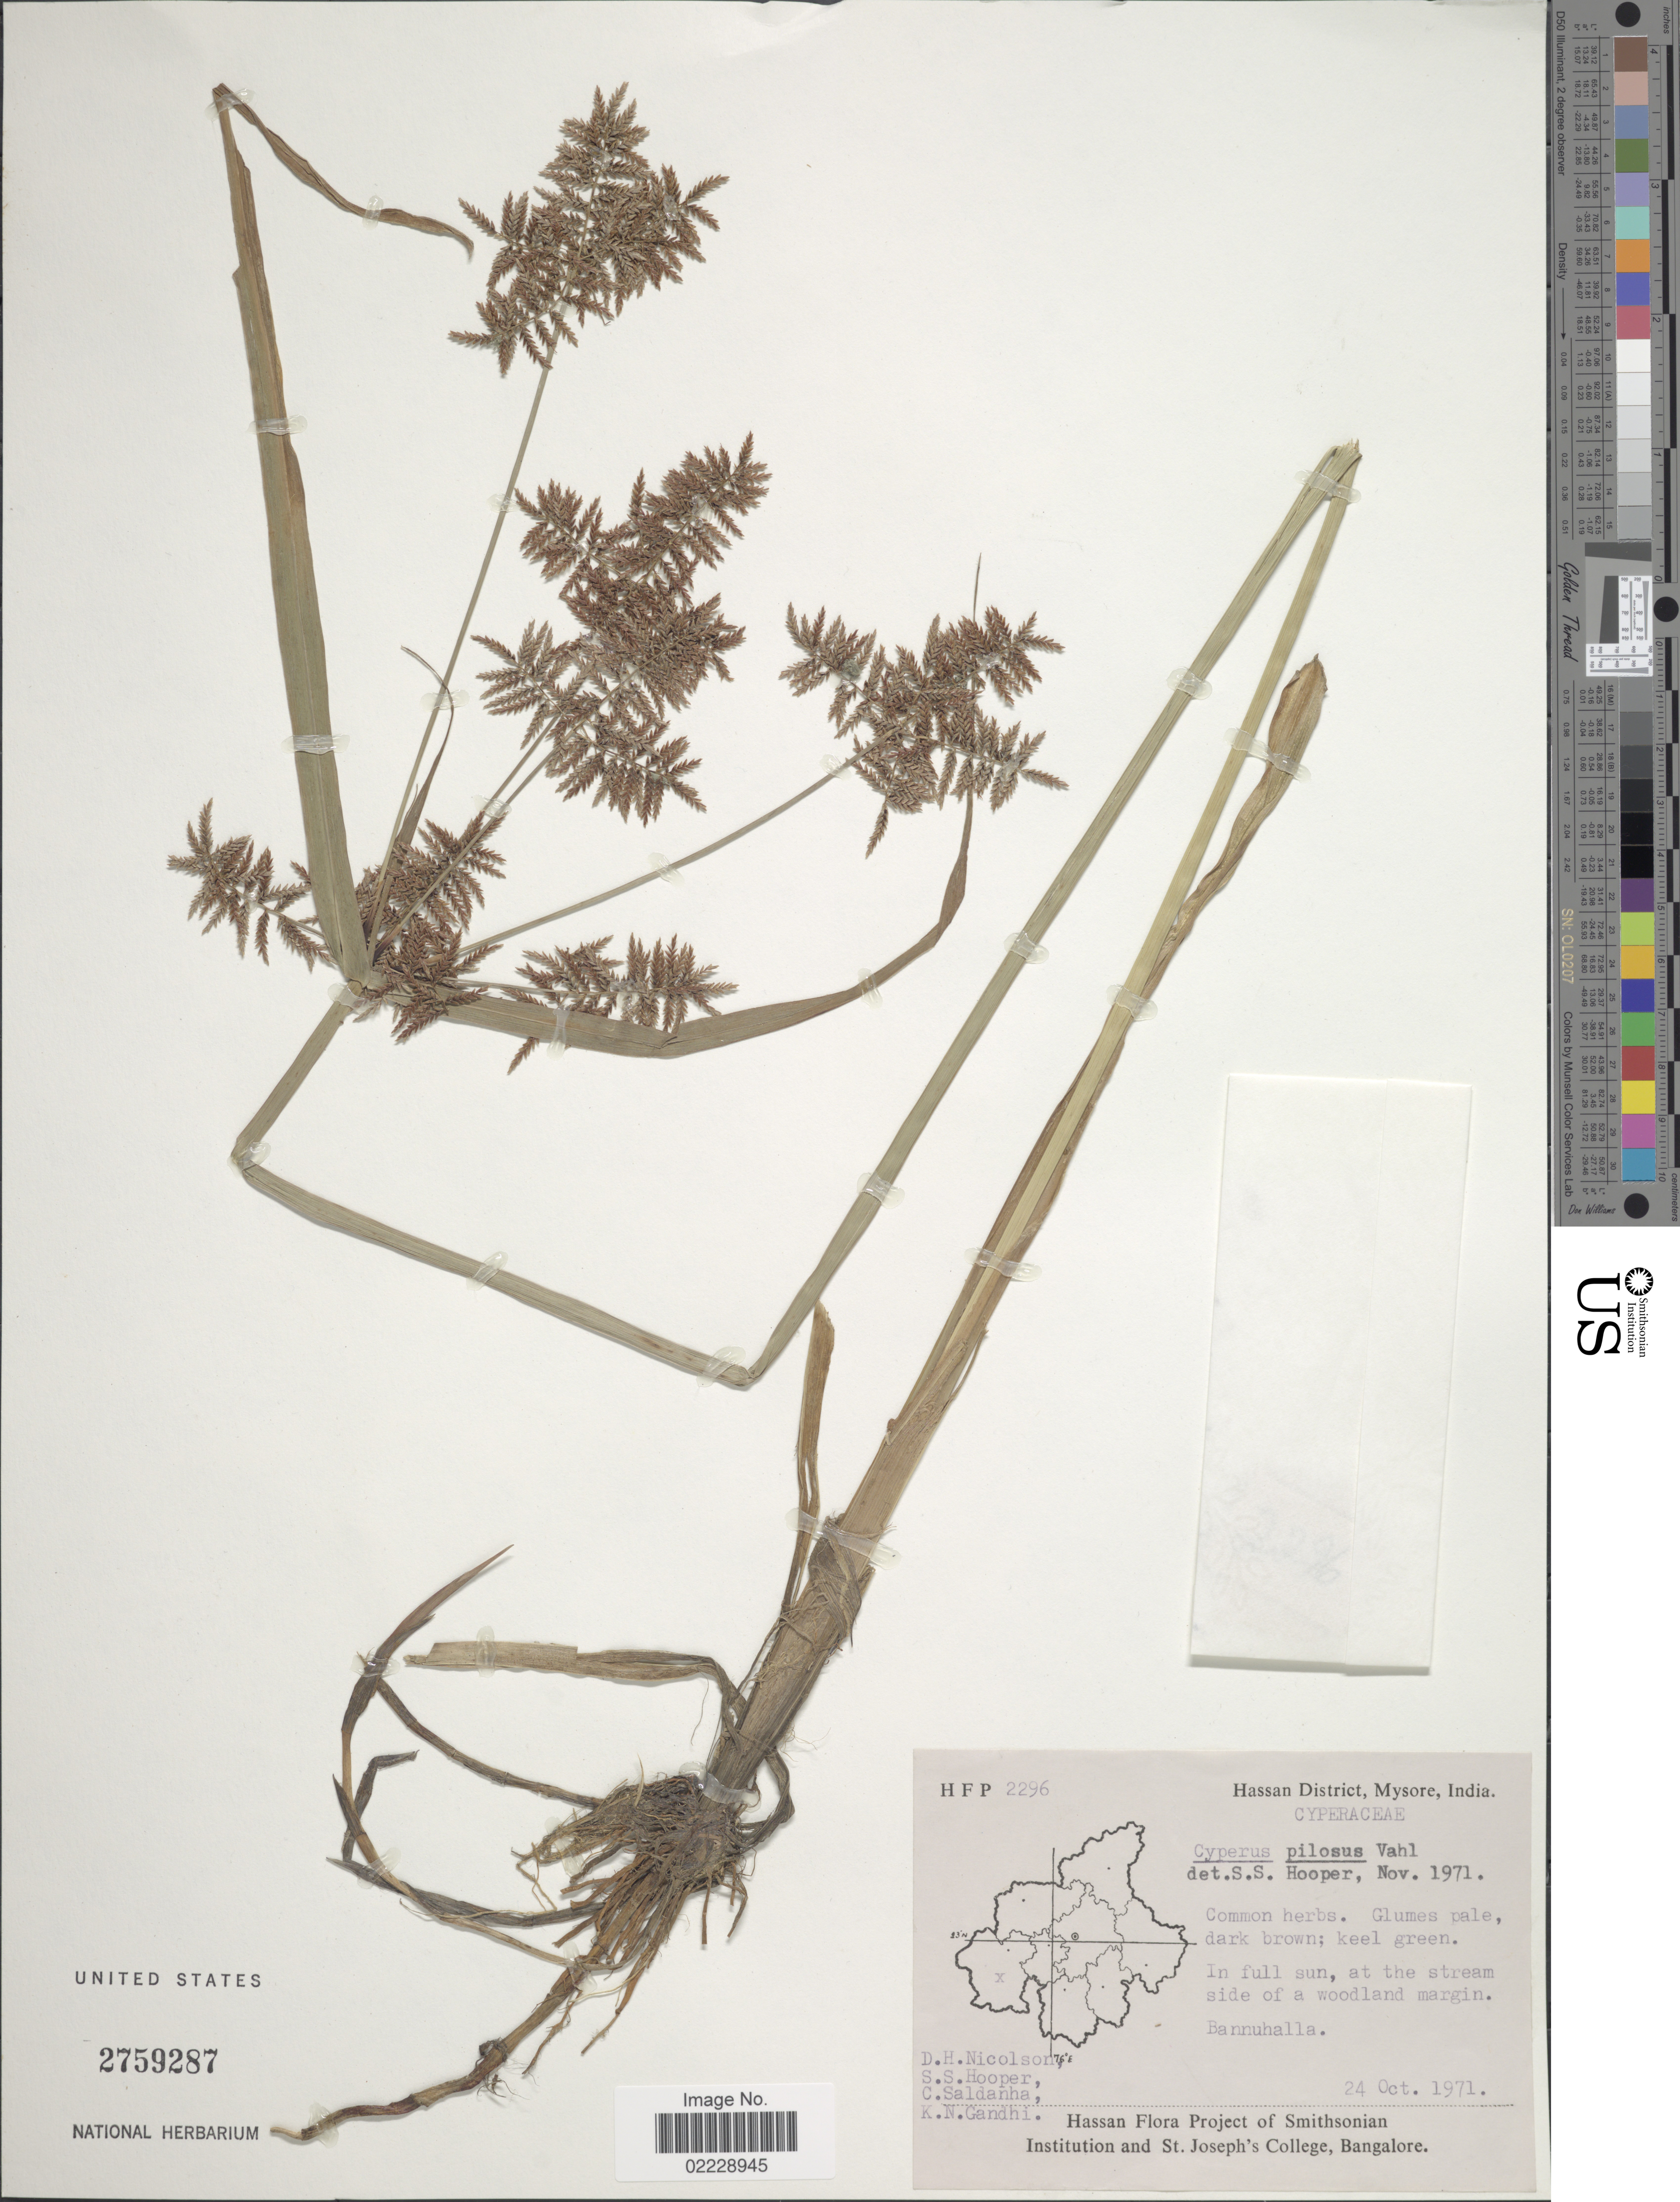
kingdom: Plantae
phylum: Tracheophyta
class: Liliopsida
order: Poales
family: Cyperaceae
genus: Cyperus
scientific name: Cyperus pilosus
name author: Vahl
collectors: D. H. Nicolson, S. S. Hooper, C. Saldanha & K. N. Gandhi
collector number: HFP2296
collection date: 1971-10-24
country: India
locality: Hassan District, Mysore. Bannuhalla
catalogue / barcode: US 2759287